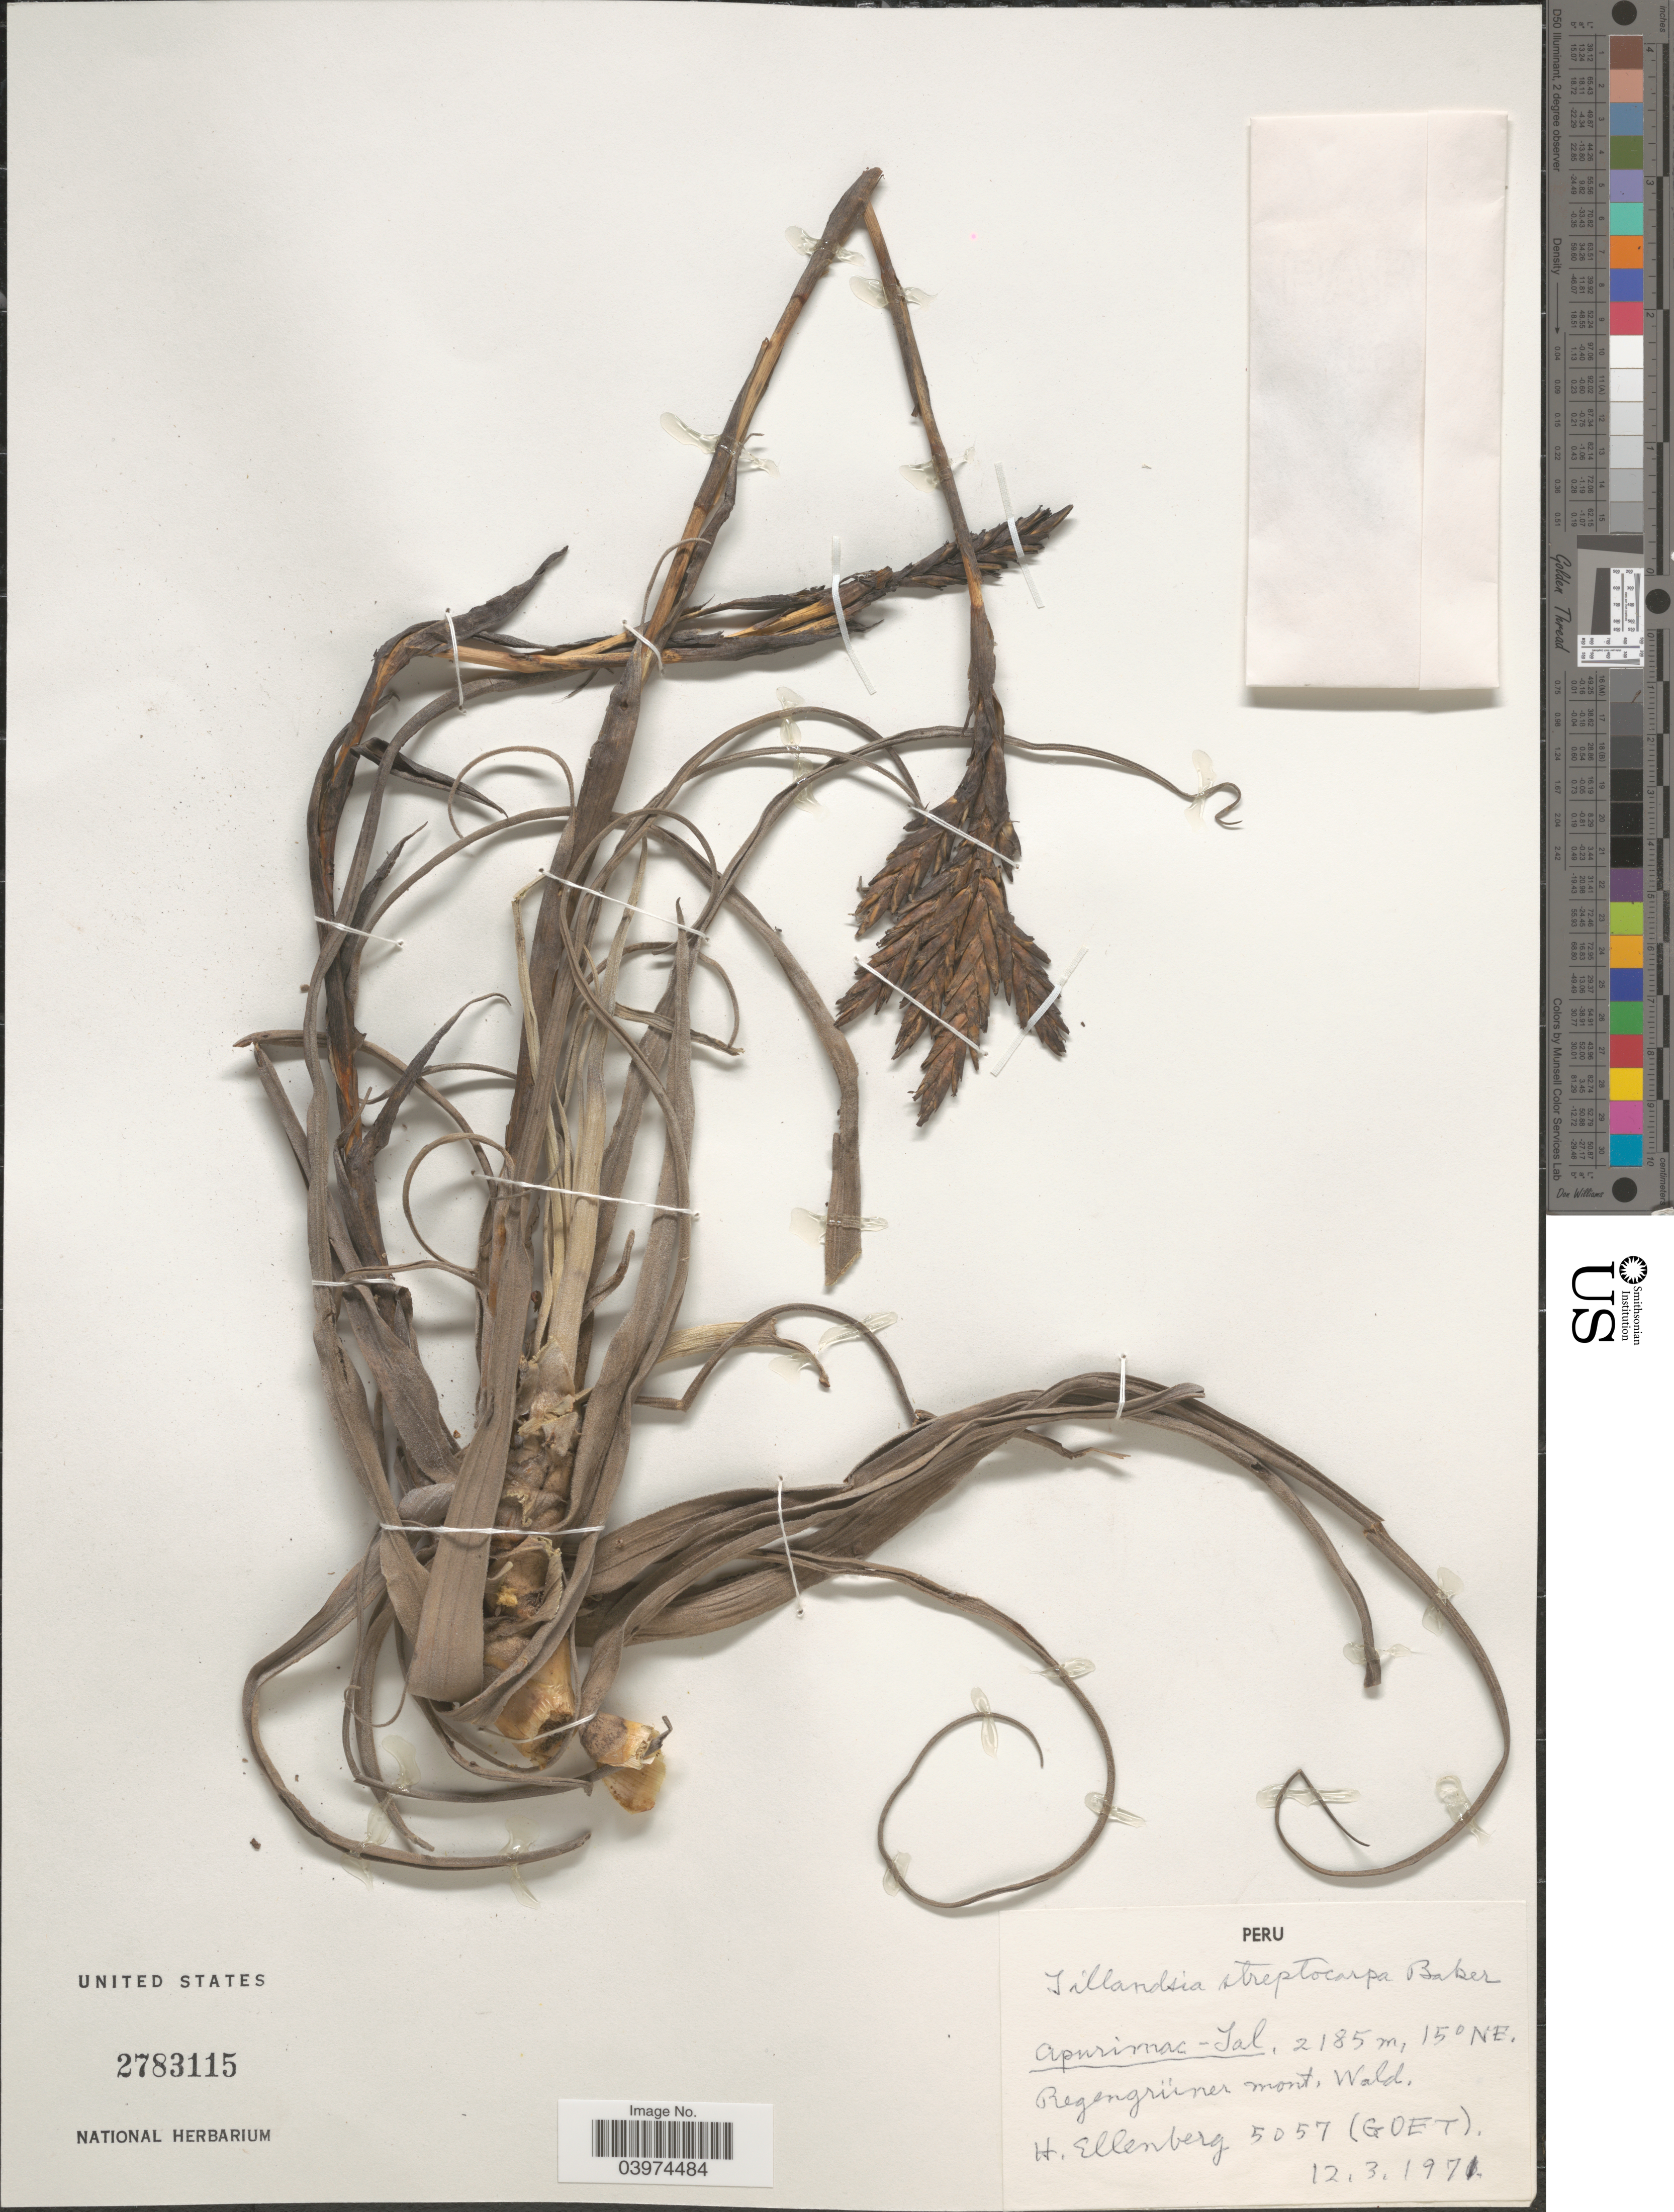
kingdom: Plantae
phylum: Tracheophyta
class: Liliopsida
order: Poales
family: Bromeliaceae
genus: Tillandsia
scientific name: Tillandsia streptocarpa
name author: Baker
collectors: H. Ellenberg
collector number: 5057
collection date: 1971-03-12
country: Peru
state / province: Apurímac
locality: Jal, Regengrüner mont. Wald.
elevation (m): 2185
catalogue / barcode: US 2783115